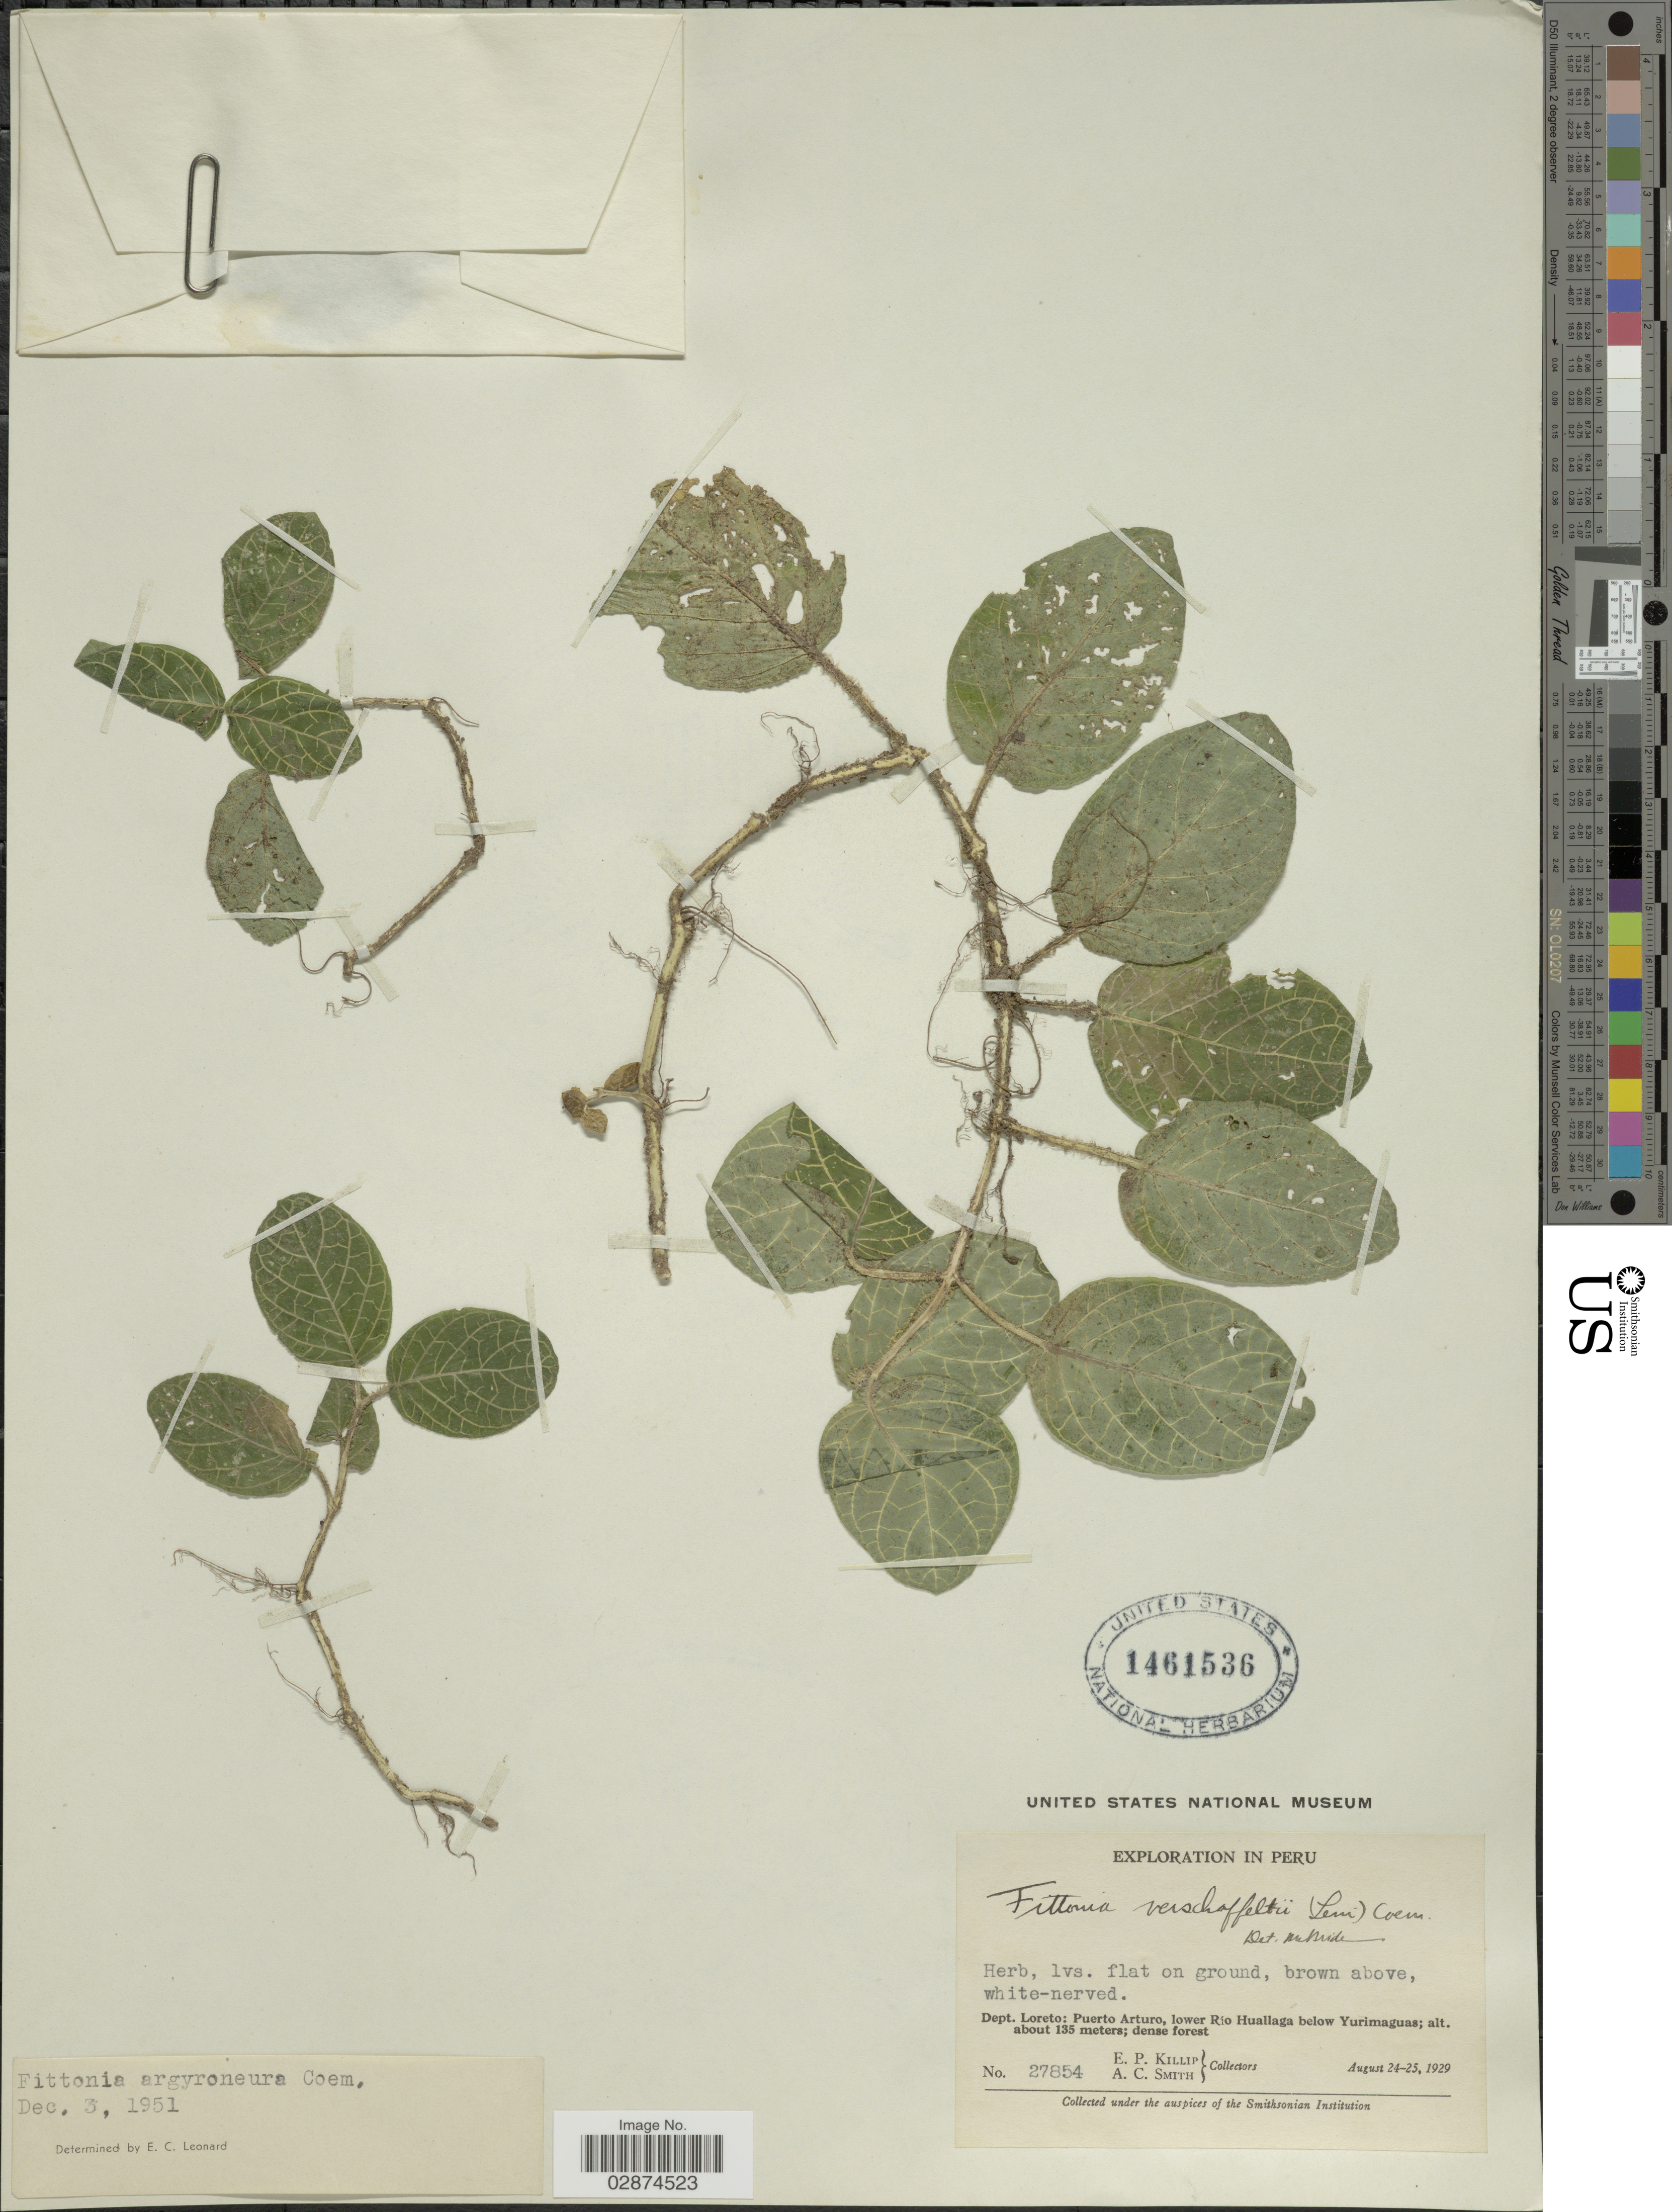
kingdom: Plantae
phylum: Tracheophyta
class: Magnoliopsida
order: Lamiales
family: Acanthaceae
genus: Fittonia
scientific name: Fittonia albivenis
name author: (Lindl. ex Veitch) Brummitt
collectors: E. P. Killip & A. C. Smith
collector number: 27854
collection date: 1929-08-24/1929-08-25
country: Peru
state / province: Loreto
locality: Dept. Loreto: Puerto Arturo, lower Río Huallaga below Yurimaguas.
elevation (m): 135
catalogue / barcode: US 1461536